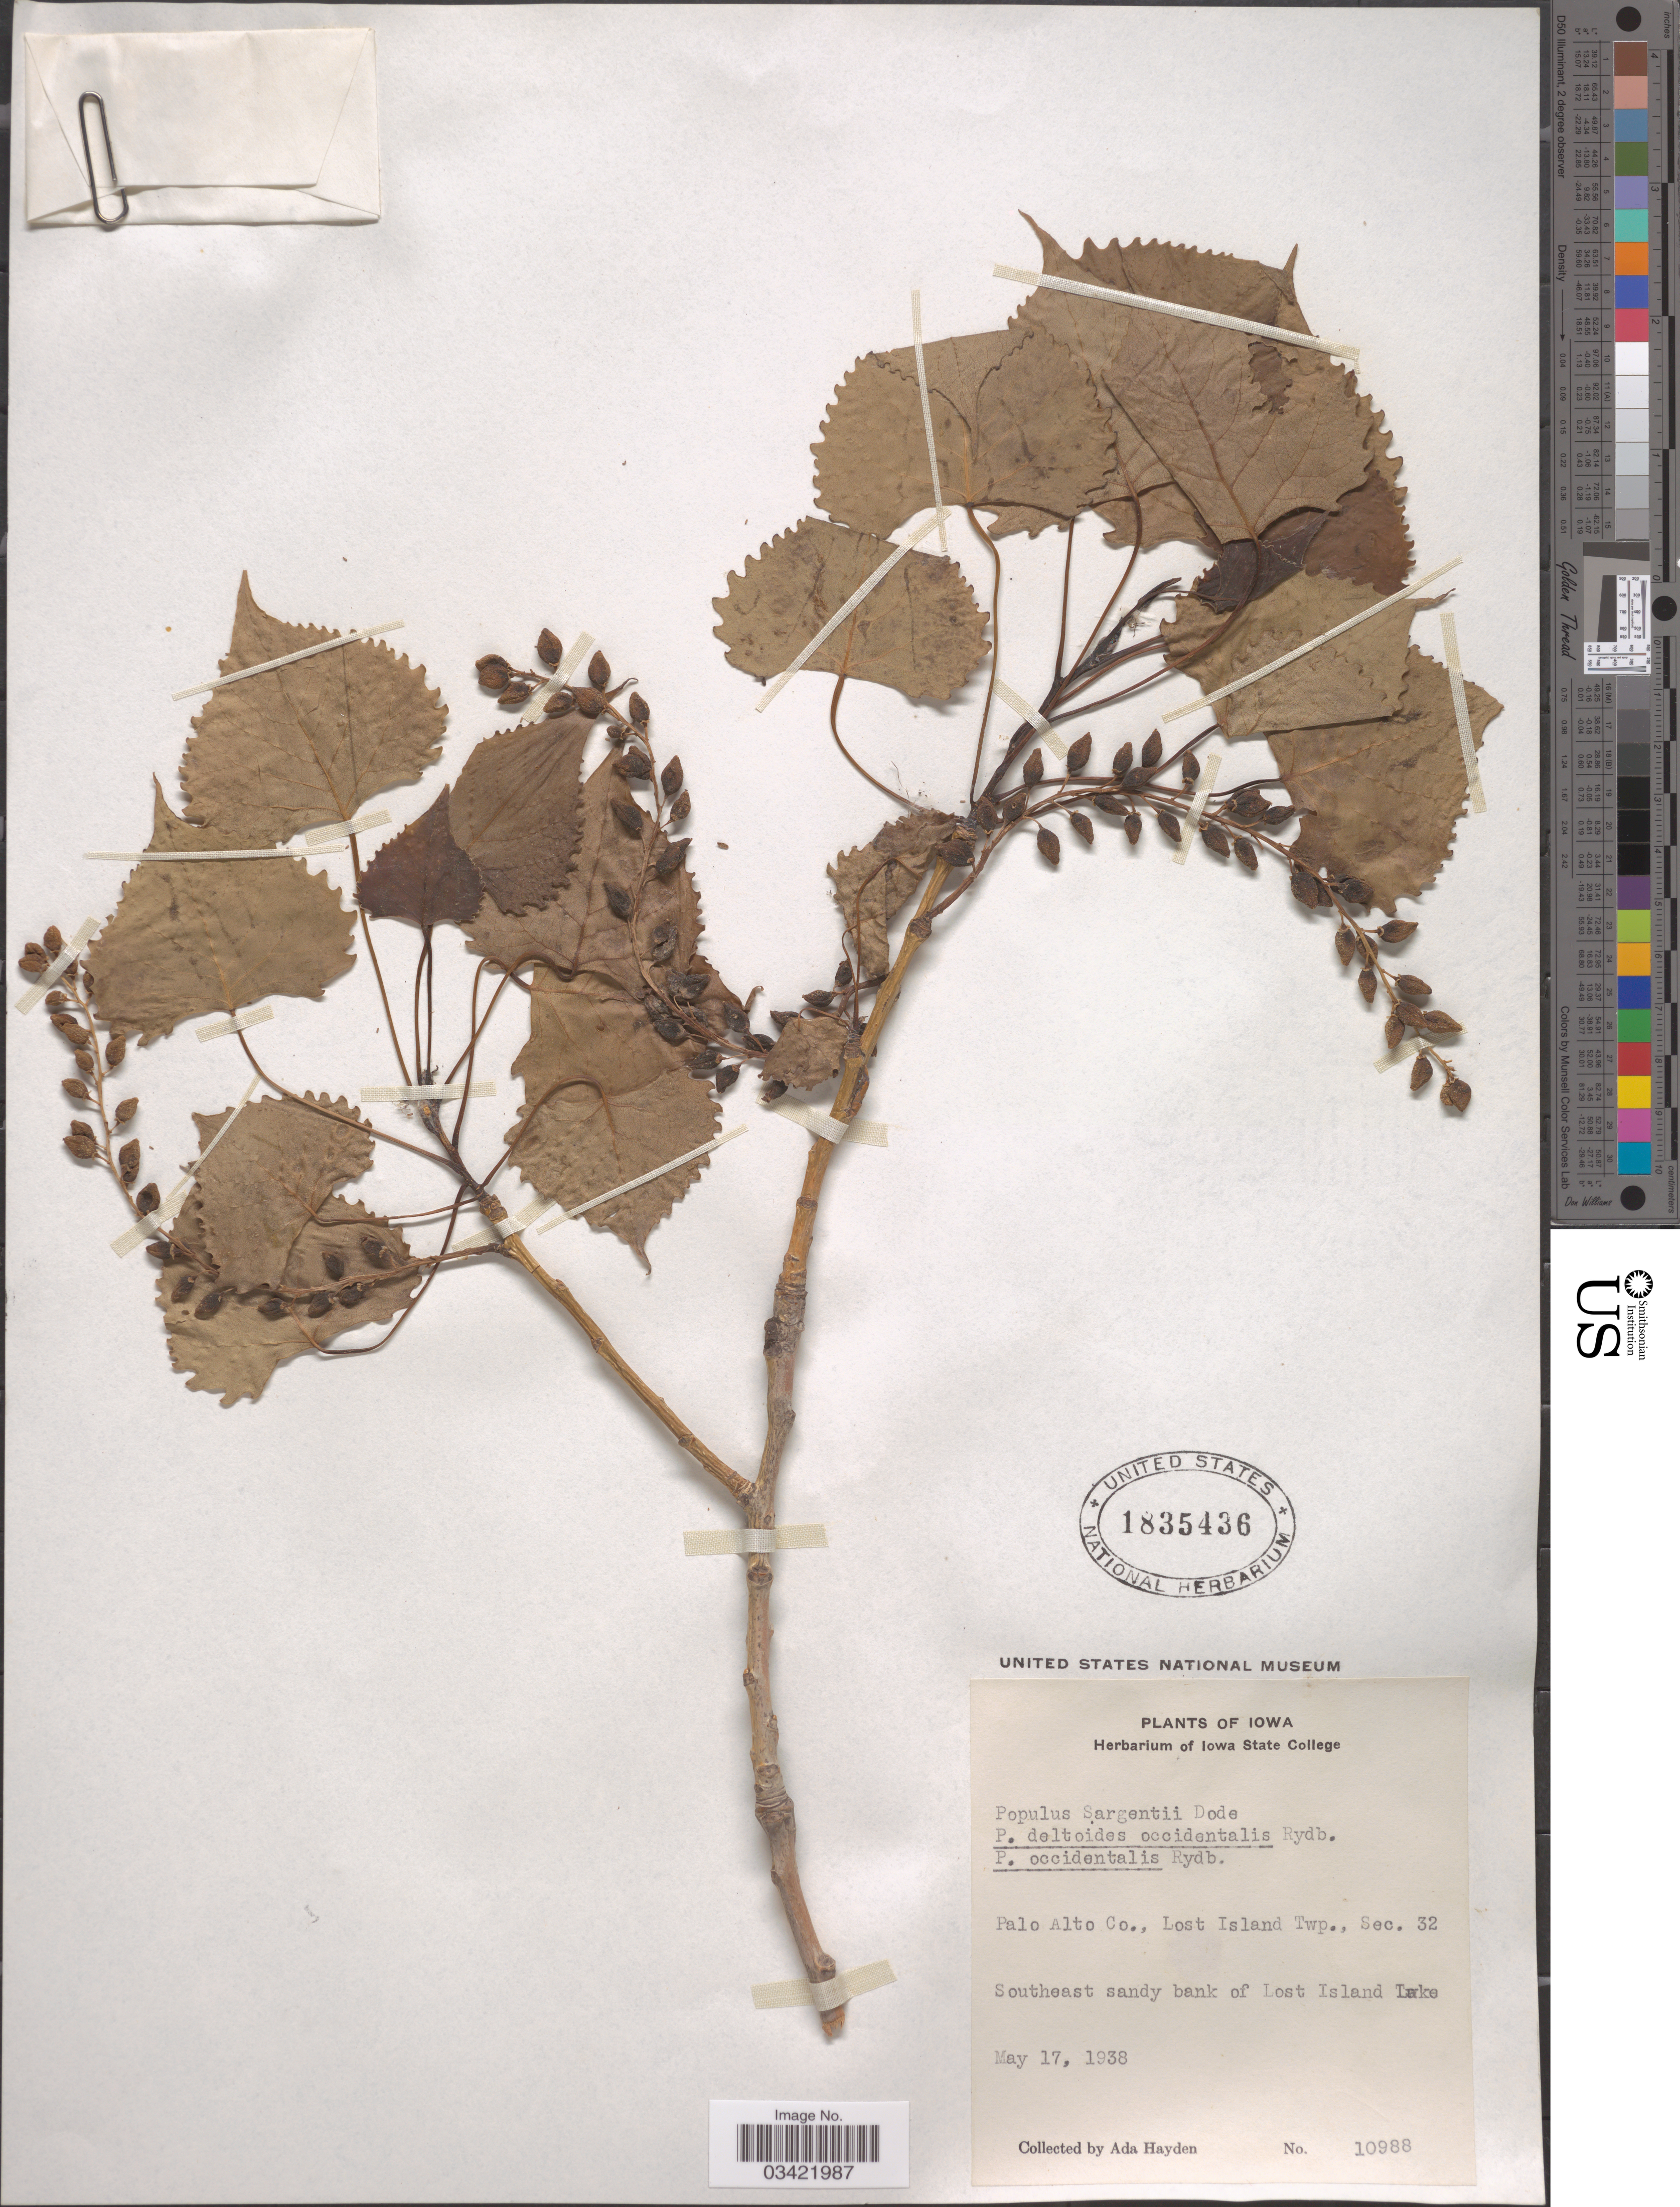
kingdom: Plantae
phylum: Tracheophyta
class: Magnoliopsida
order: Malpighiales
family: Salicaceae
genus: Populus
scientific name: Populus deltoides subsp. monilifera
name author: (Aiton) Eckenw.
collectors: Ada Hayden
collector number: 10988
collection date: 1938-05-17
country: United States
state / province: Iowa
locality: Palo Alto Co., Lost Island Twp., Sec. 32. Southeast sandy bank of Lost Island Lake.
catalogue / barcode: US 1835436